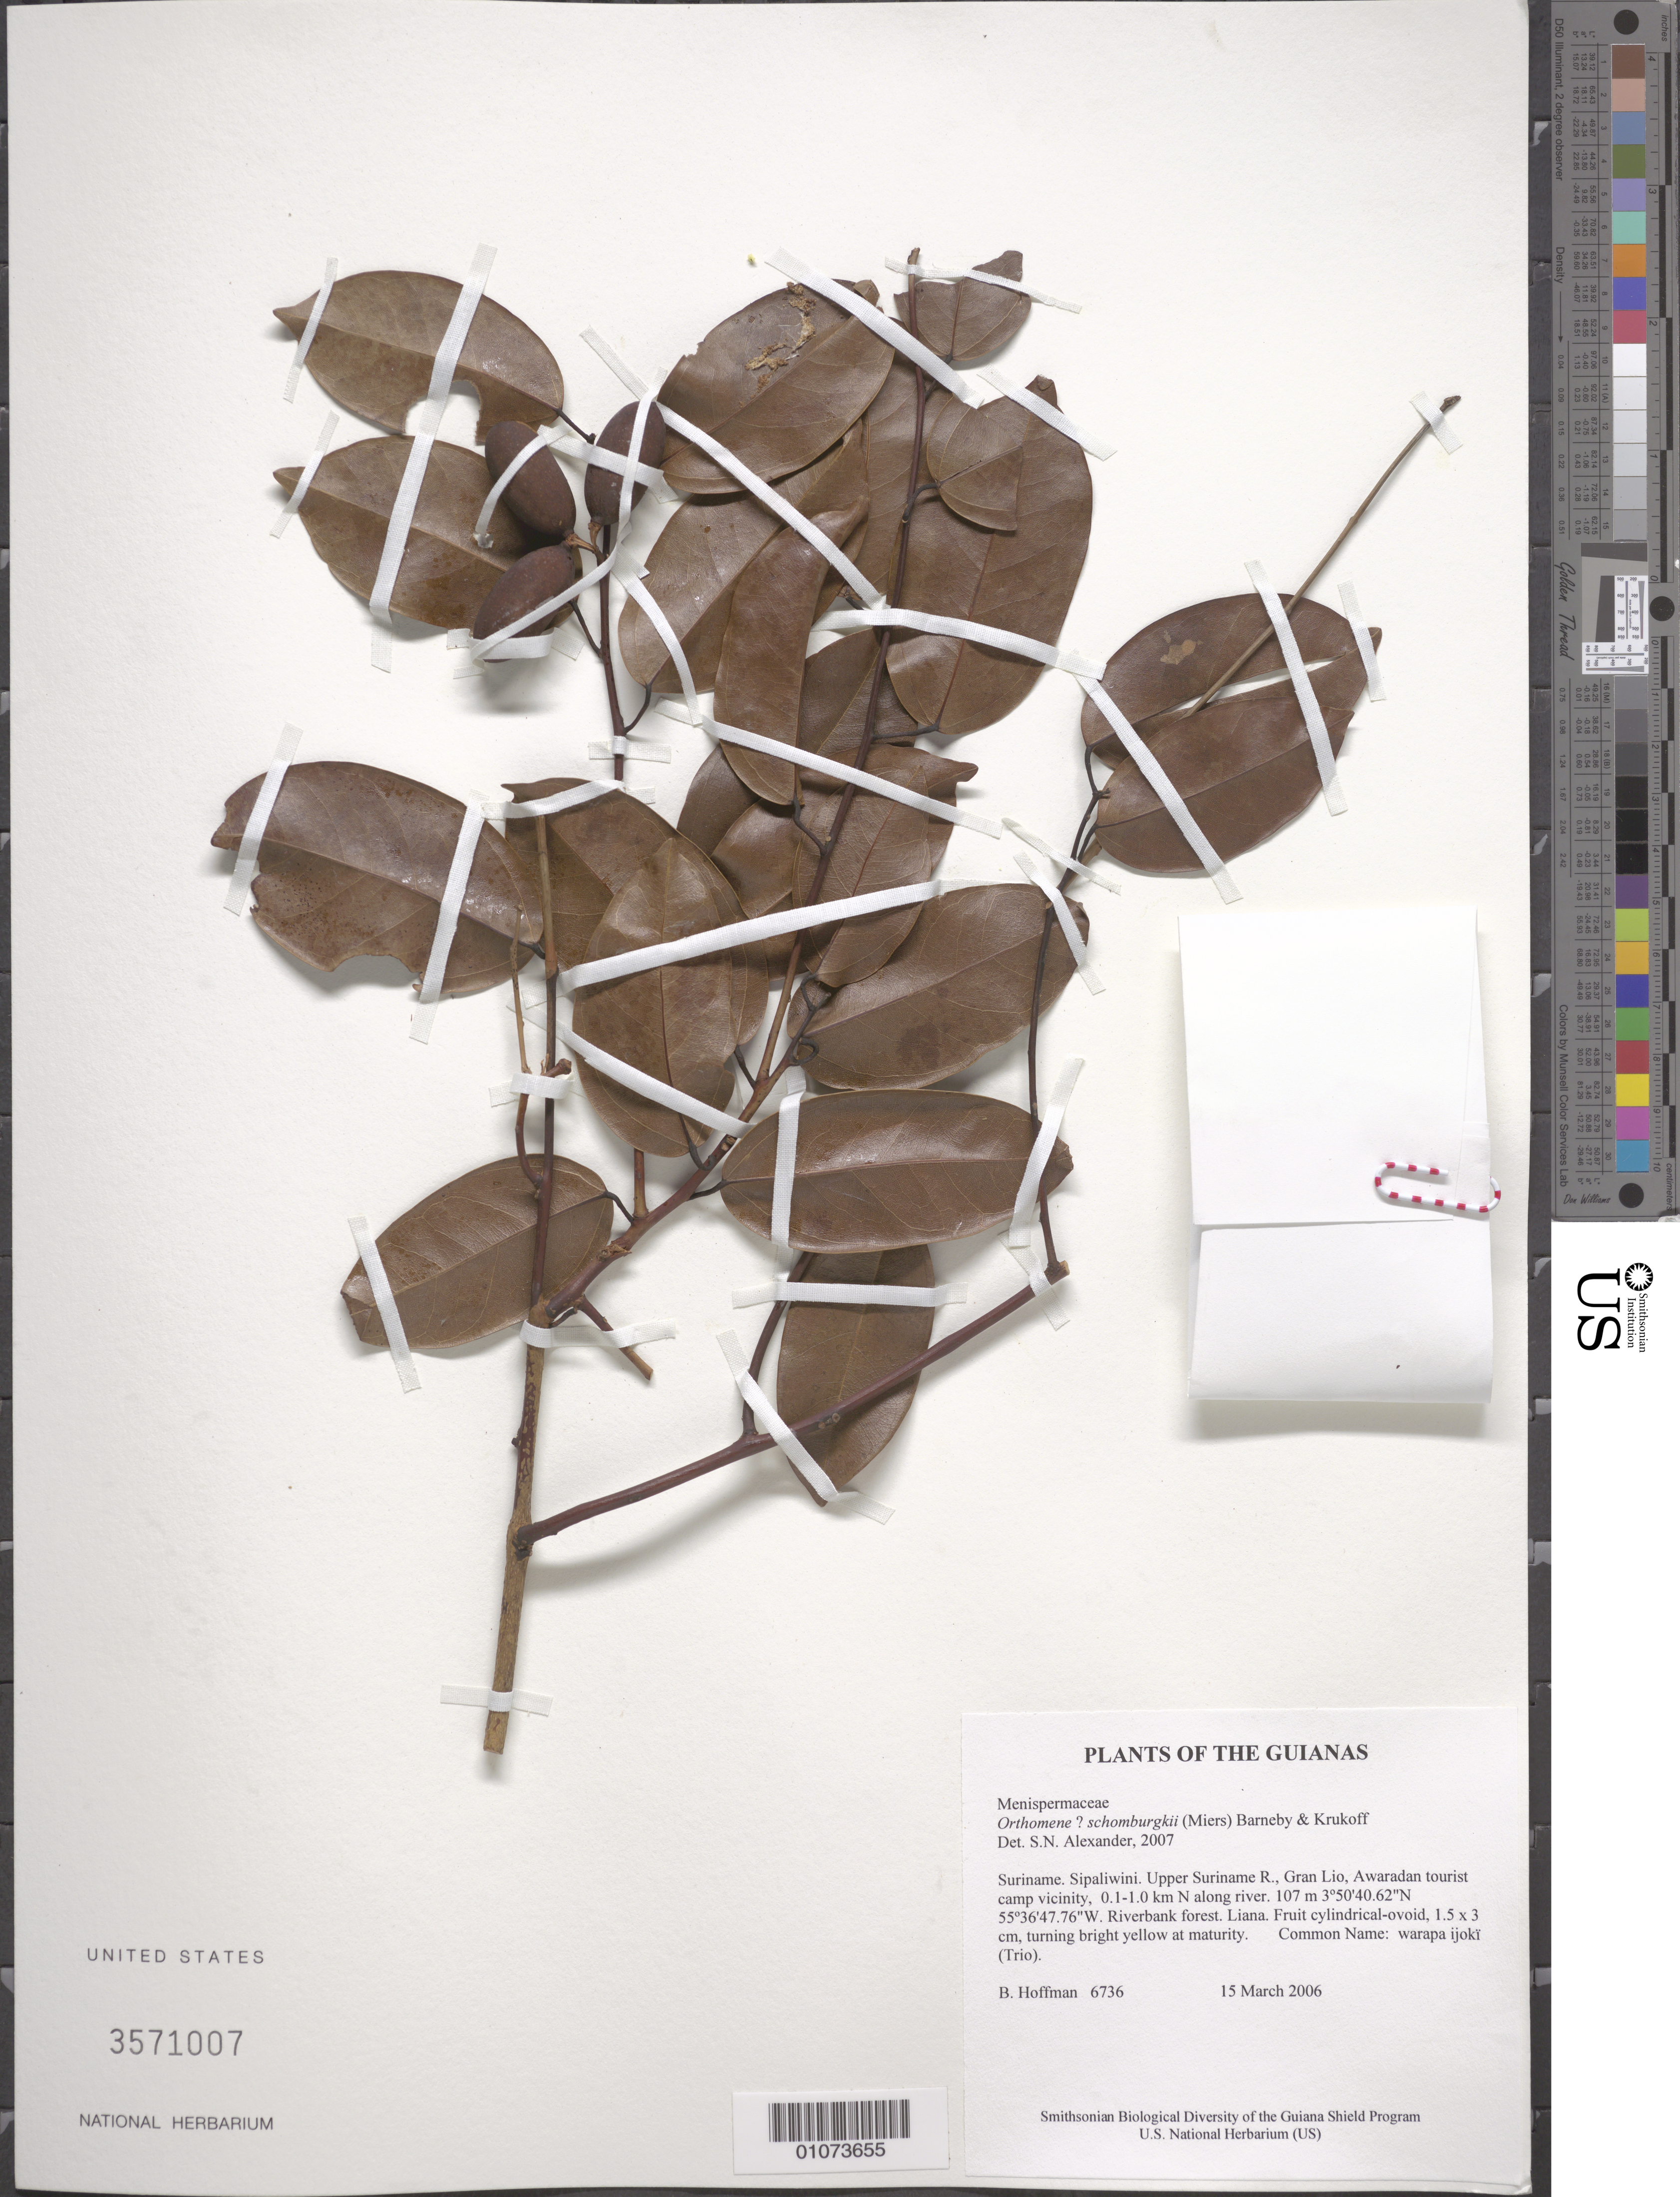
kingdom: Plantae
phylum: Tracheophyta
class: Magnoliopsida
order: Ranunculales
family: Menispermaceae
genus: Anomospermum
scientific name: Anomospermum schomburgkii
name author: Miers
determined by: Strong, Mark T., (BOT), Smithsonian Institution - National Museum of Natural History (UNITED STATES)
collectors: B. Hoffman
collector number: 6736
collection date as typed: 15 March 2006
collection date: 2006-03-15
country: Suriname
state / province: Sipaliwini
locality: Upper Suriname R., Gran Lio, Awaradan tourist camp vicinity, 0.1-1.0 km N along river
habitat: Riverbank forest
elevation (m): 107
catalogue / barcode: US 3571007